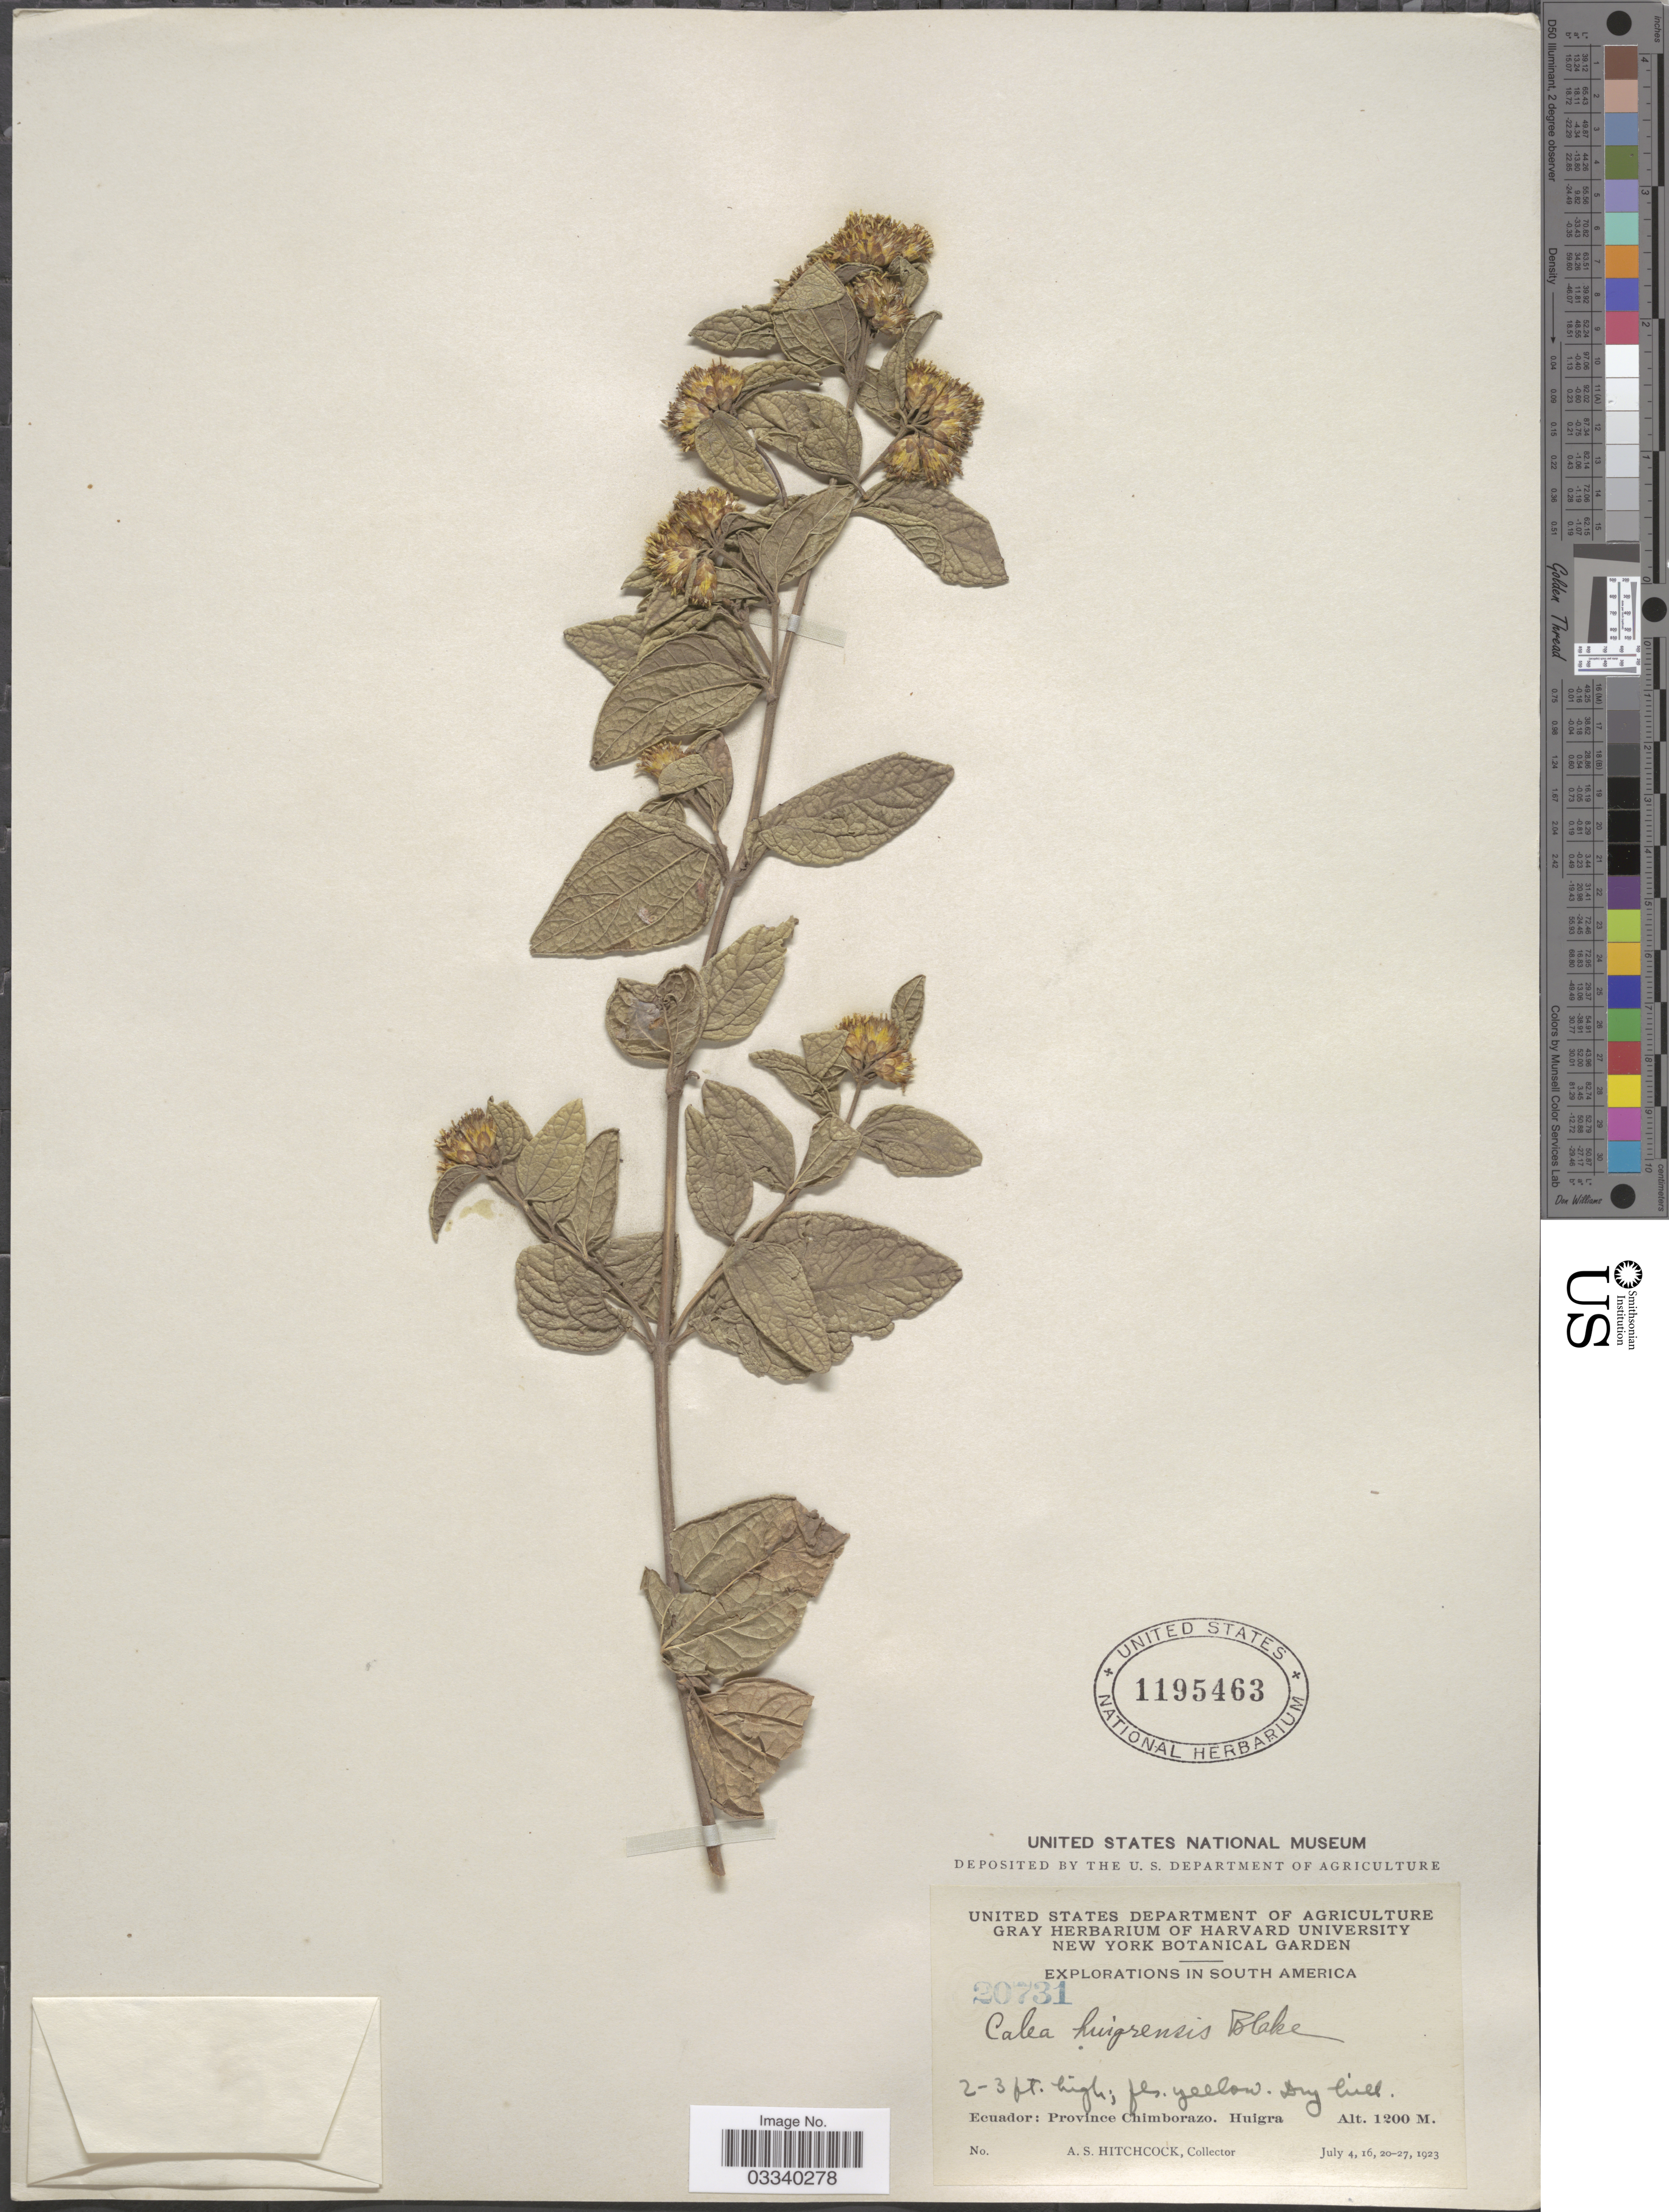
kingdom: Plantae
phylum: Tracheophyta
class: Magnoliopsida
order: Asterales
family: Asteraceae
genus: Calea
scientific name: Calea huigrensis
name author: S.F. Blake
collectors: A. S. Hitchcock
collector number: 20731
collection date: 1923-07-04/1923-07-27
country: Ecuador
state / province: Chimborazo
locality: Huigra.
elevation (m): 1200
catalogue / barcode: US 1195463